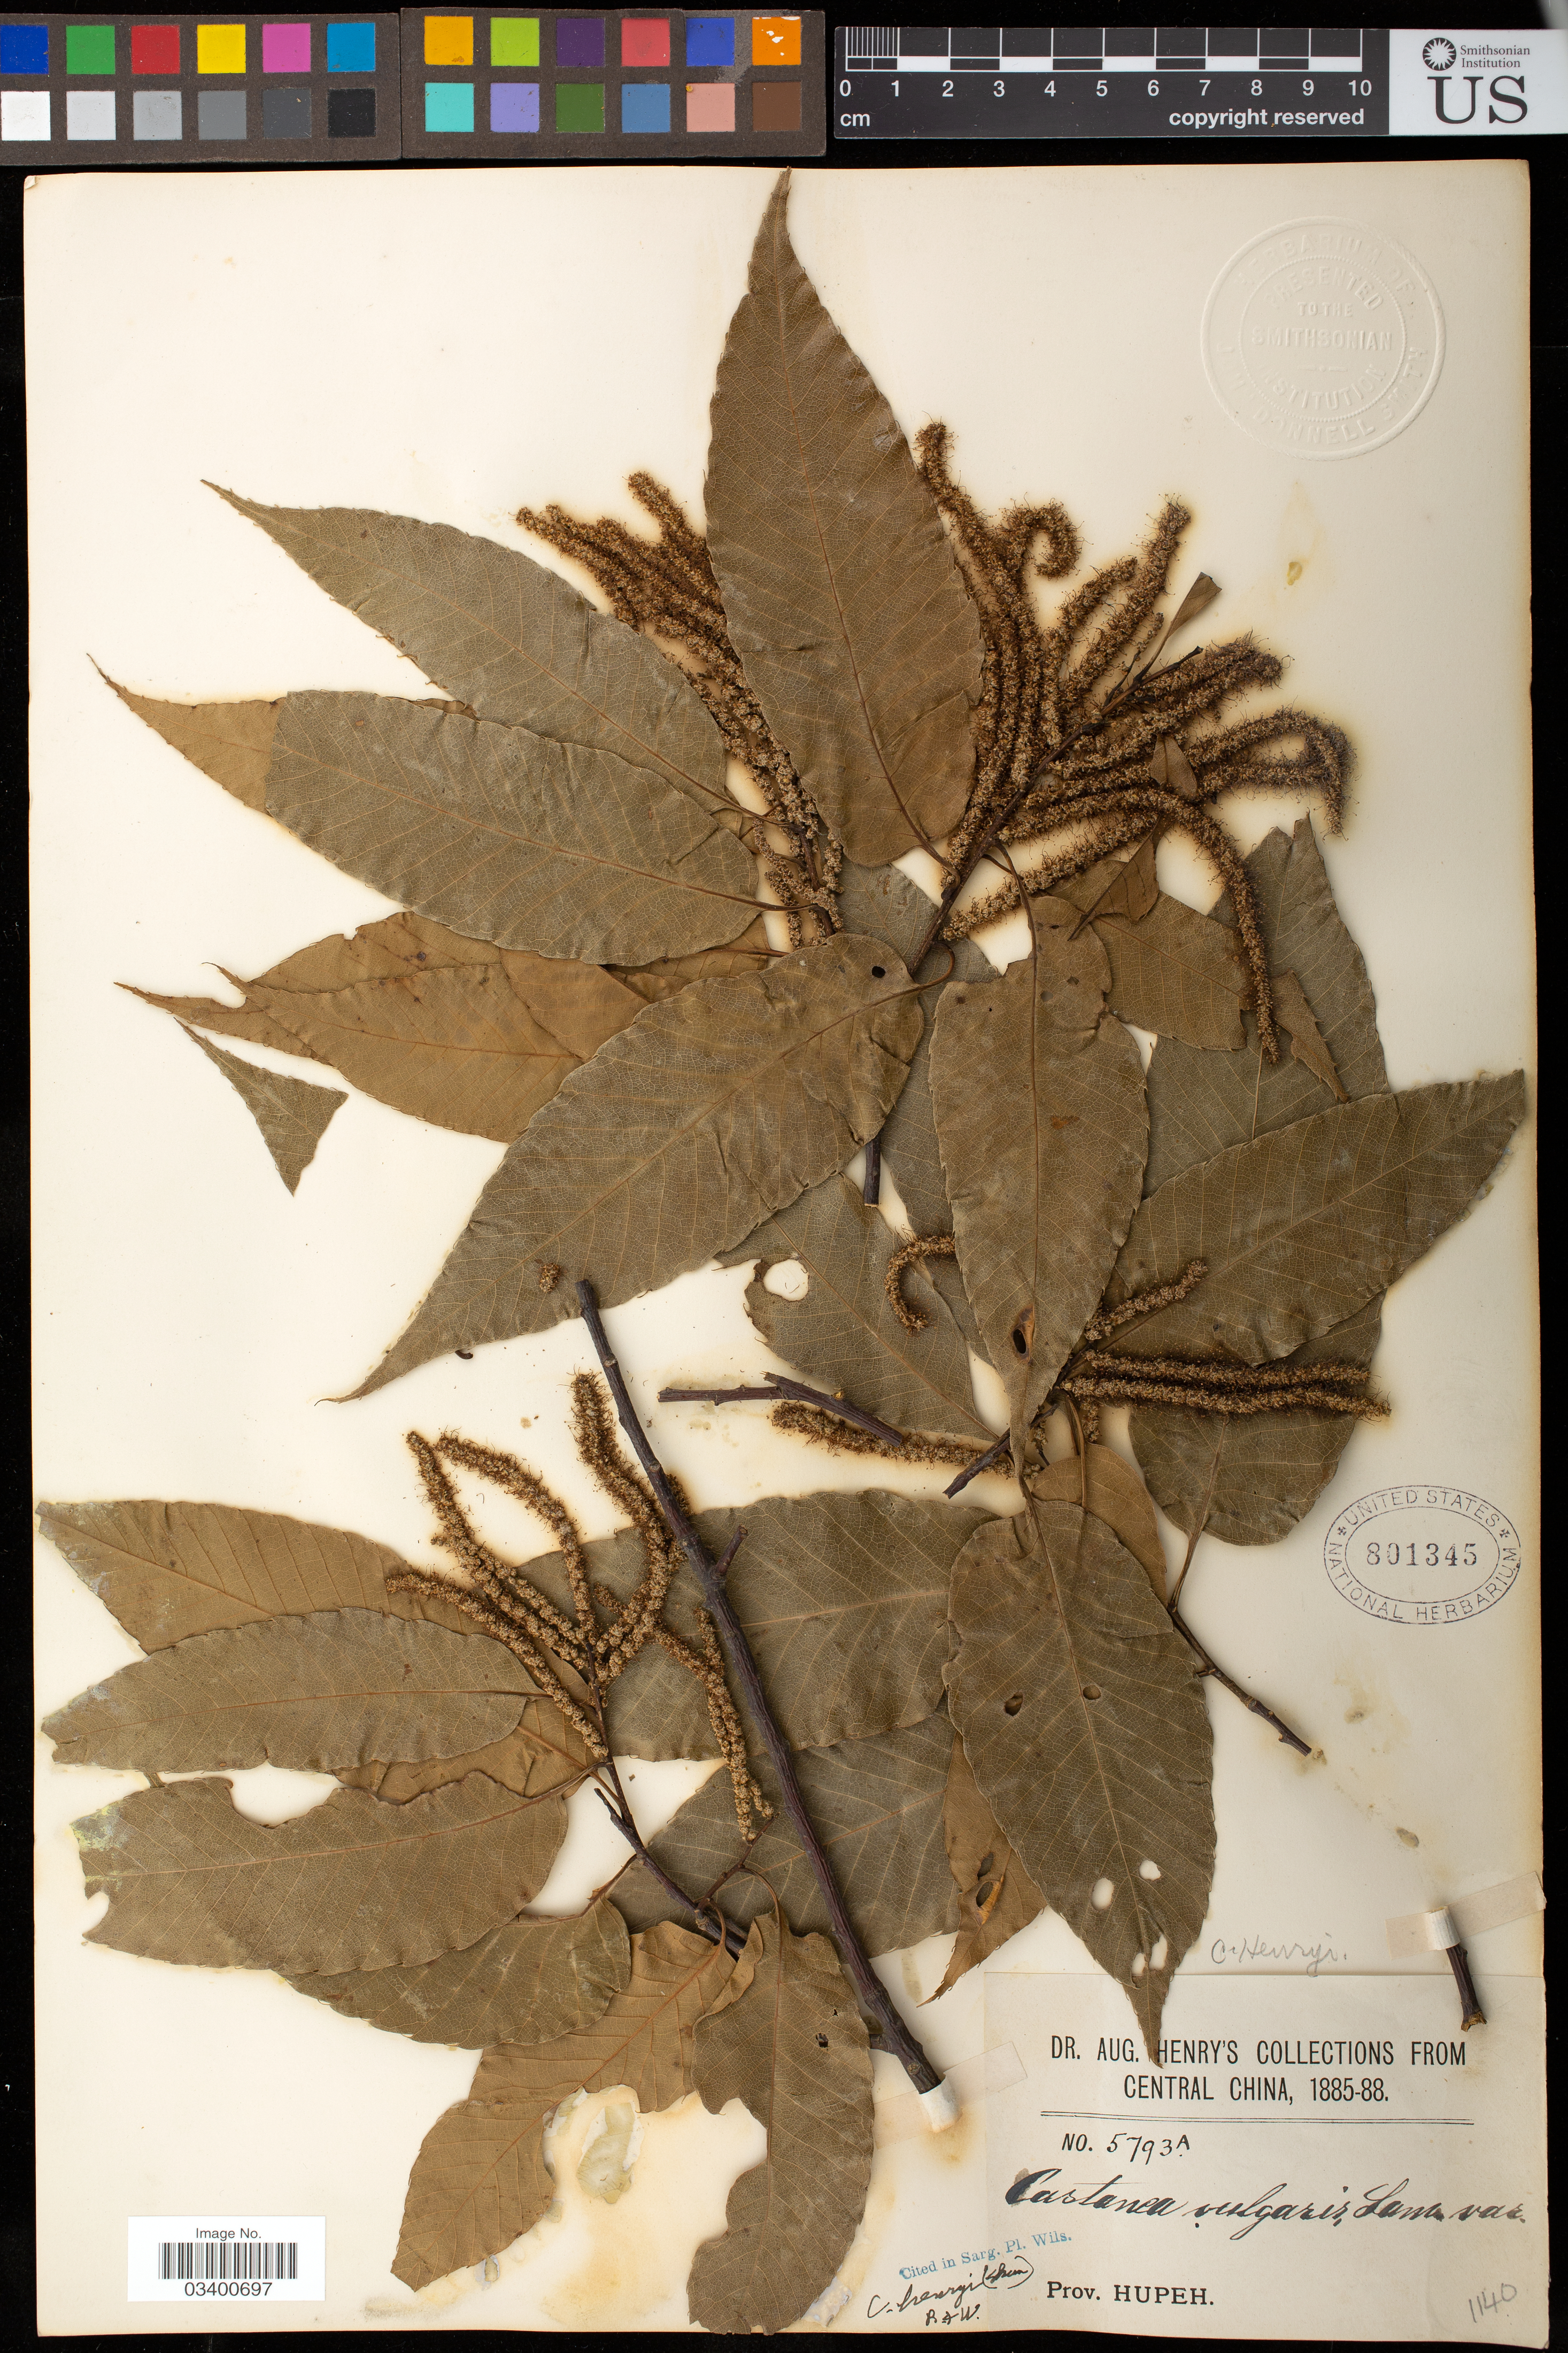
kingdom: Plantae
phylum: Tracheophyta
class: Magnoliopsida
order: Fagales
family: Fagaceae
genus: Castanea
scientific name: Castanea henryi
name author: (Skan) Rehder & E.H. Wilson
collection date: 1885/1888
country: China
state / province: Hubei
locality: Central Asia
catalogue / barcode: US 801345